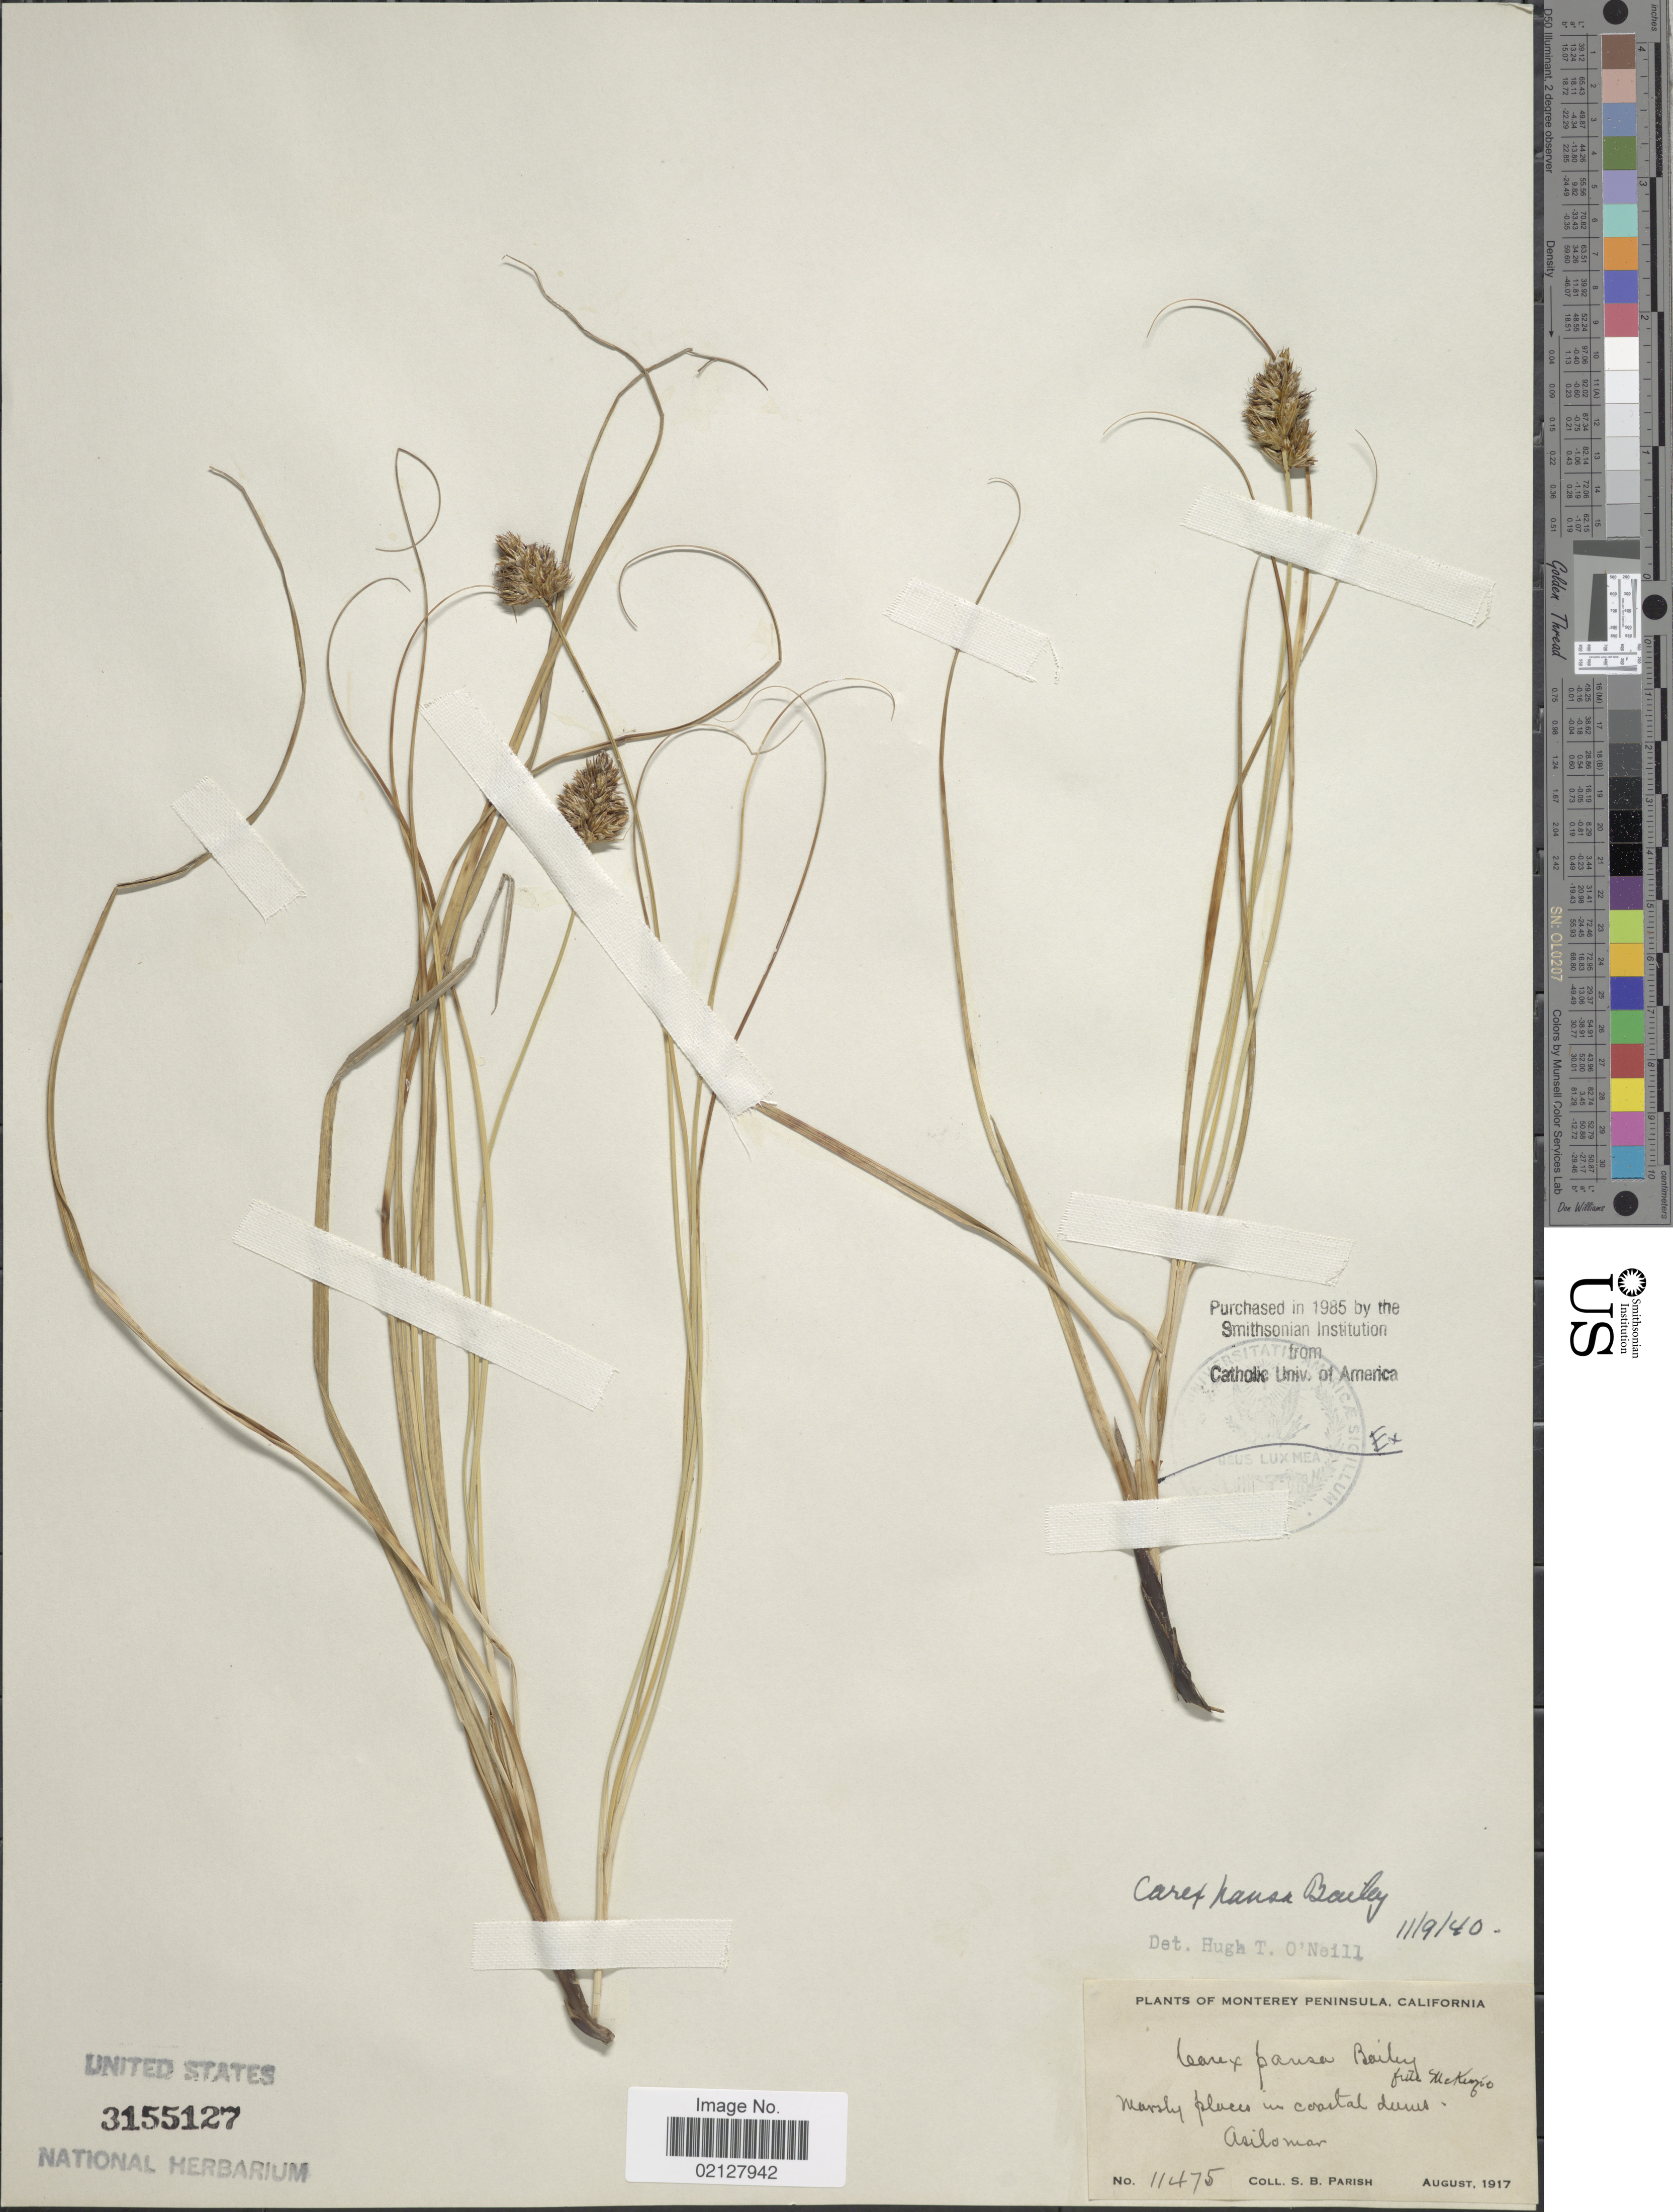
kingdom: Plantae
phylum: Tracheophyta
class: Liliopsida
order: Poales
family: Cyperaceae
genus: Carex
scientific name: Carex pansa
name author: L.H. Bailey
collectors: S. B. Parish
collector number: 11475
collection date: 1917-08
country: United States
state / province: California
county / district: Monterey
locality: Monterey Peninsula. Marshy places in coastal dunes, Asilomar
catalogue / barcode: US 3155127